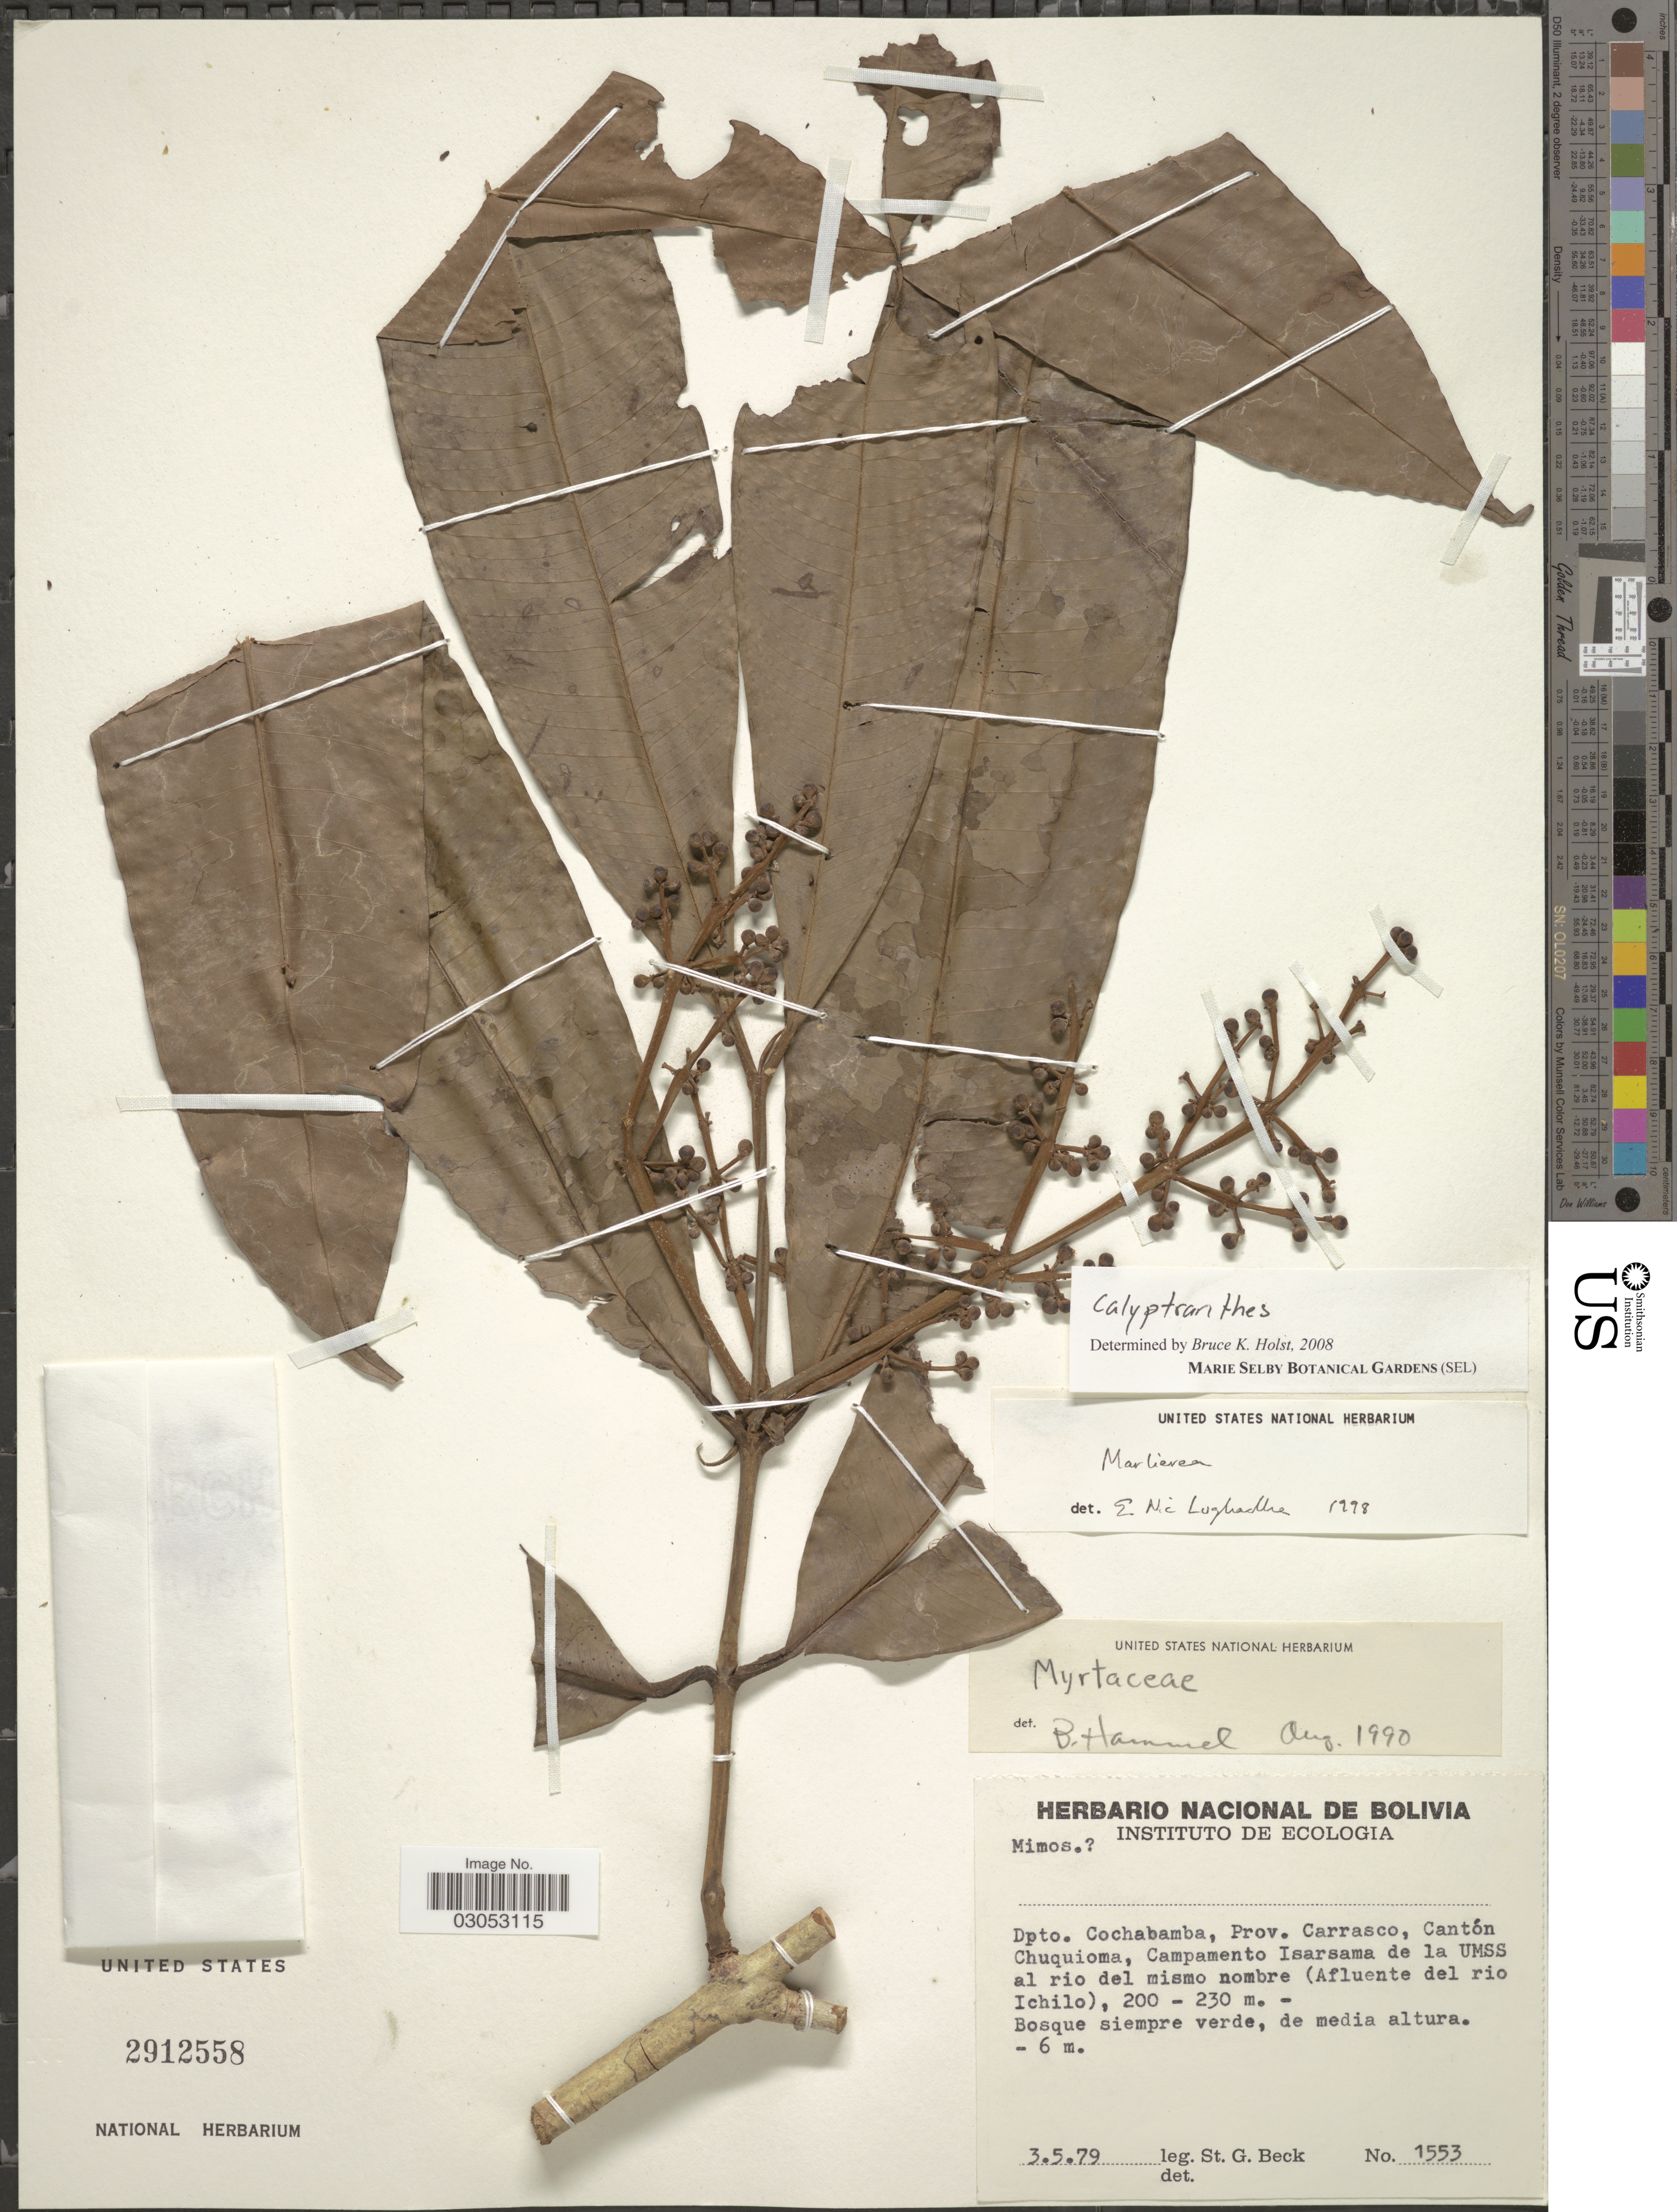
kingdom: Plantae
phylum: Tracheophyta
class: Magnoliopsida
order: Myrtales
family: Myrtaceae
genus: Myrcia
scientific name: Myrcia sp.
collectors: S. G. Beck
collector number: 1553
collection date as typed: Transcribed d/m/y: 3/5/79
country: Bolivia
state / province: Cochabamba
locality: Dpto. Cochabama, Prov. Carrasco, Cantón Chuquioma, Campamento Isarsama de la UMSS al rio del mismo nombre (Afluente del rio Ichilo).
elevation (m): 200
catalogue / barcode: US 2912558